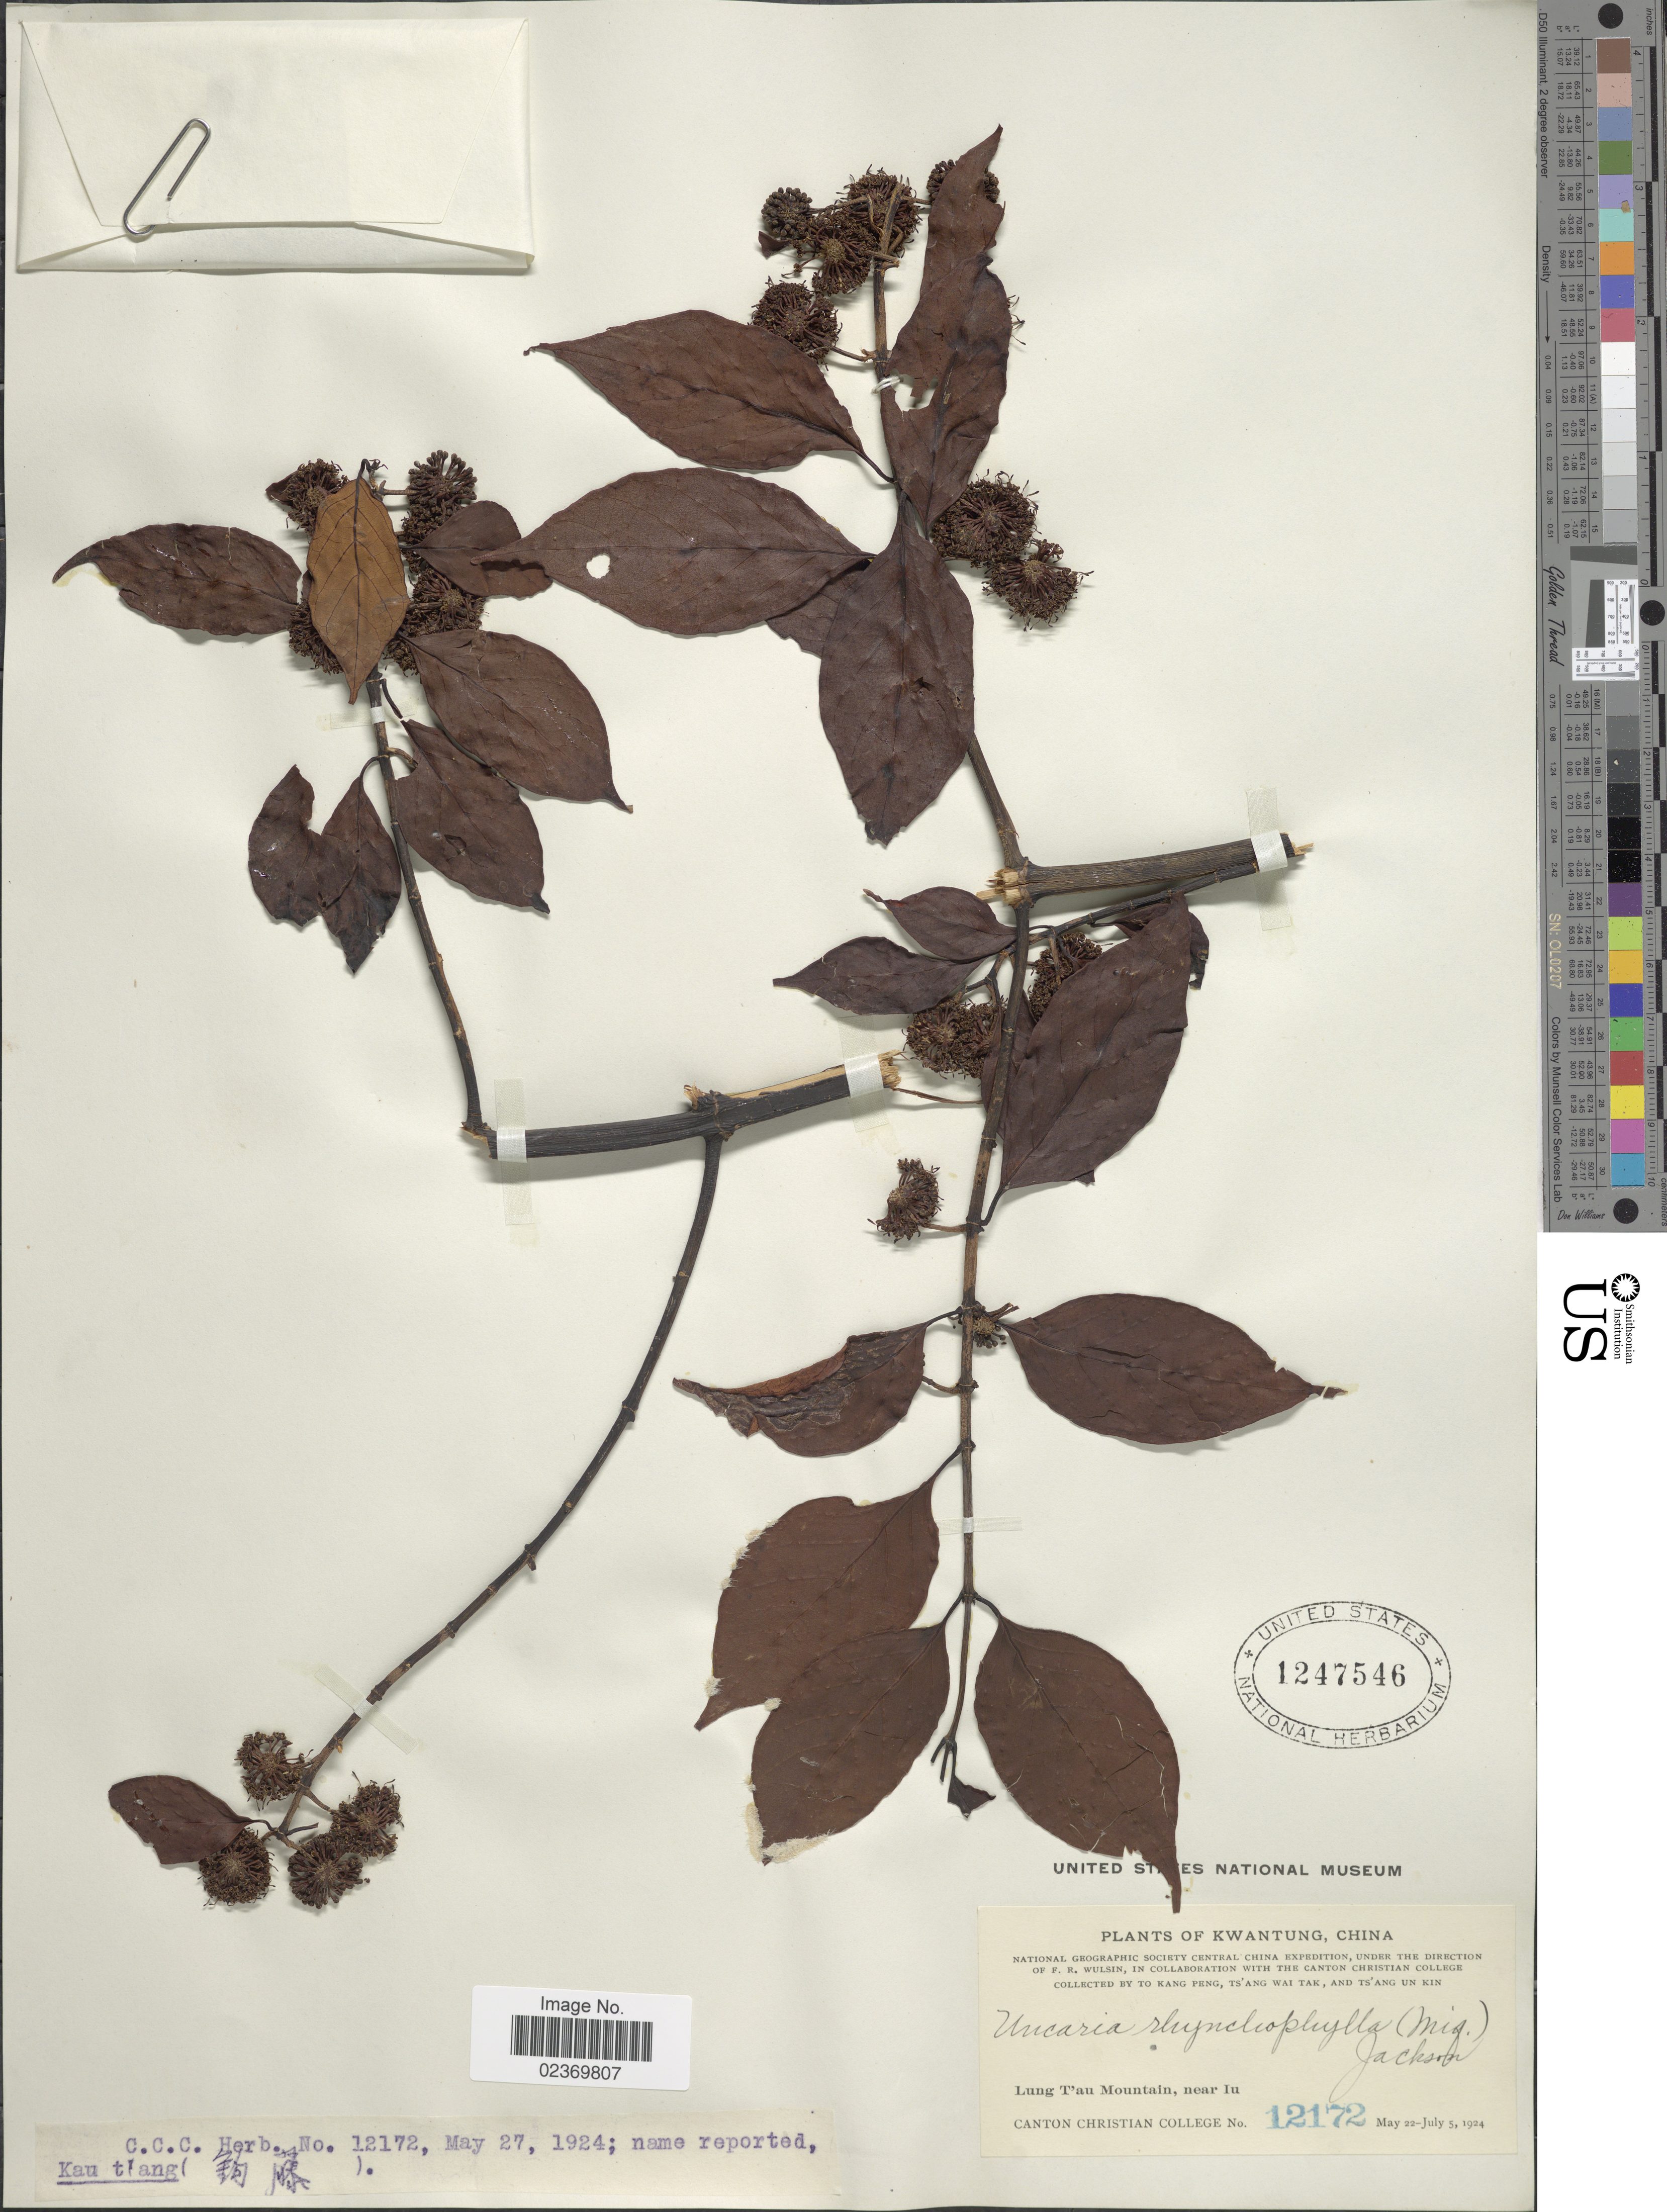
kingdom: Plantae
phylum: Tracheophyta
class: Magnoliopsida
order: Gentianales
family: Rubiaceae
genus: Uncaria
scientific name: Uncaria rhynchophylla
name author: (Miq.) Miq. ex Havil.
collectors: T. K. Peng, W. T. Tsang & Ts' Ang Un Kin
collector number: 12172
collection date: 1924-05-27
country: China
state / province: Guangdong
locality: Kwangtung, Lung T'au Mountain, near Iu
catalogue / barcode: US 1247546